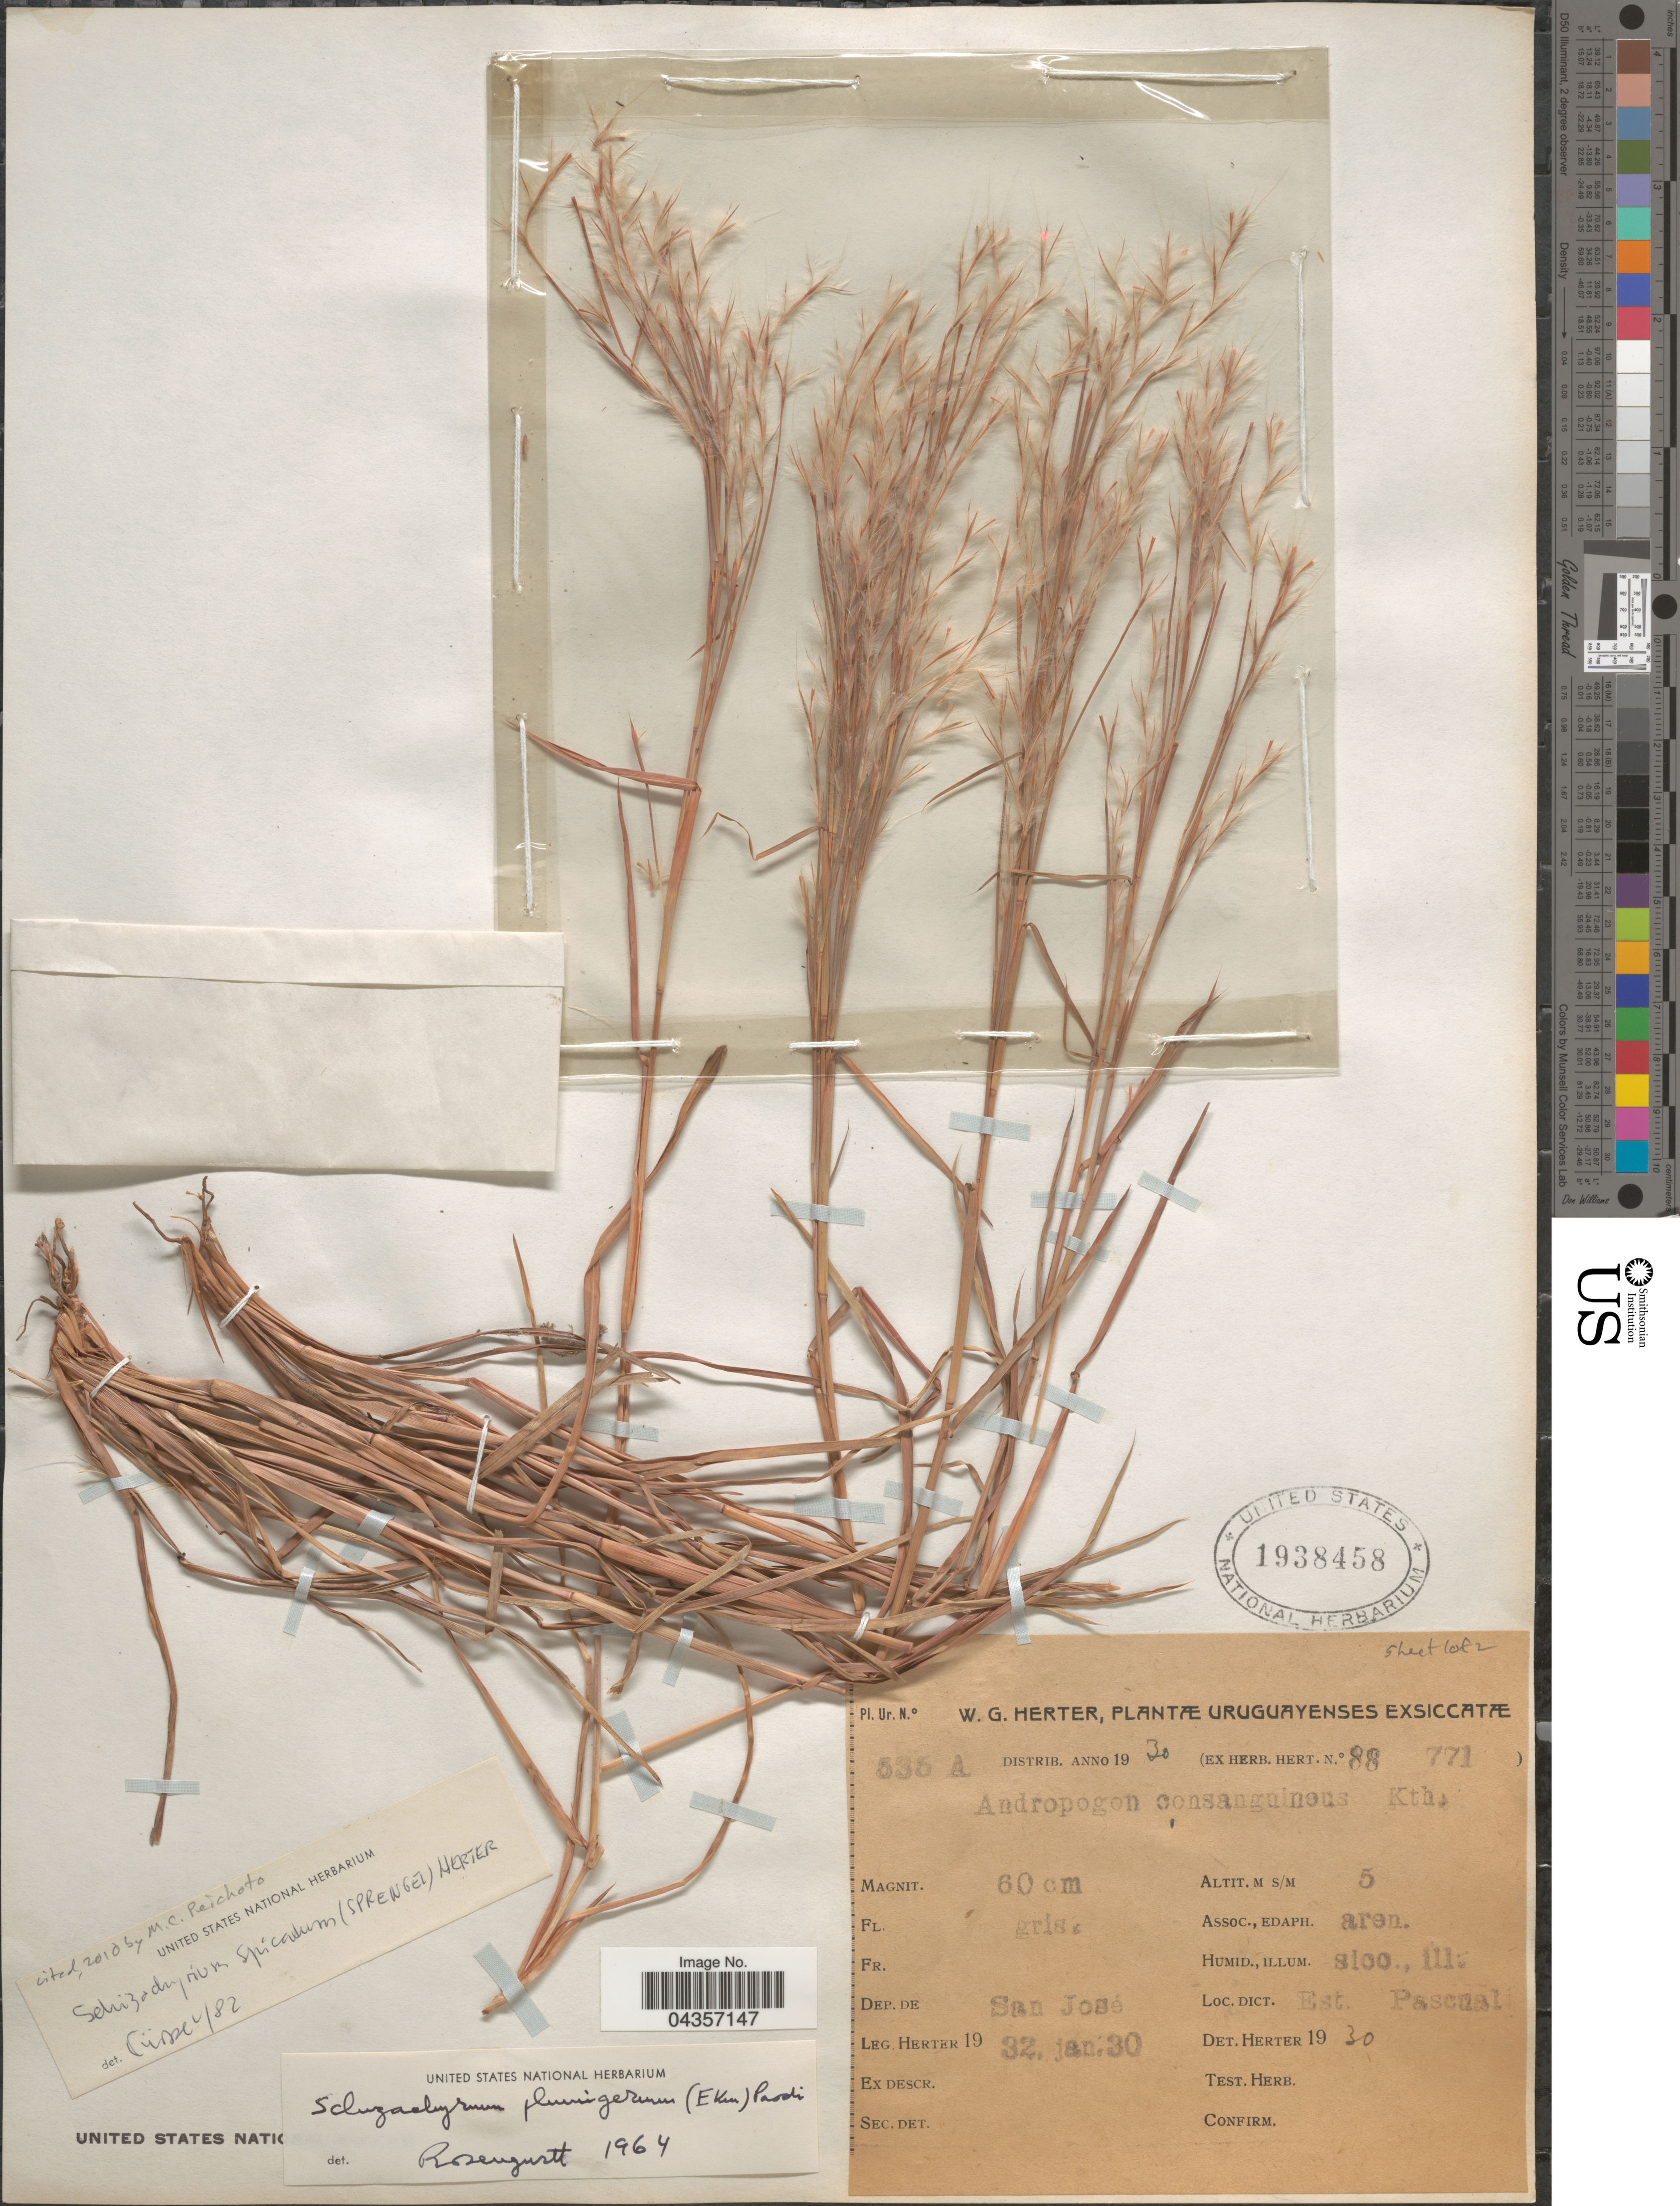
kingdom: Plantae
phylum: Tracheophyta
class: Liliopsida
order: Poales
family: Poaceae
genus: Schizachyrium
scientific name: Schizachyrium spicatum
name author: (Spreng.) Wipff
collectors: W. G. Herter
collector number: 535A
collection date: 1932-01-30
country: Uruguay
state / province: San Jose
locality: Dep. de San José. Dict. Est. Pascuali.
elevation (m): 5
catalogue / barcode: US 1938458